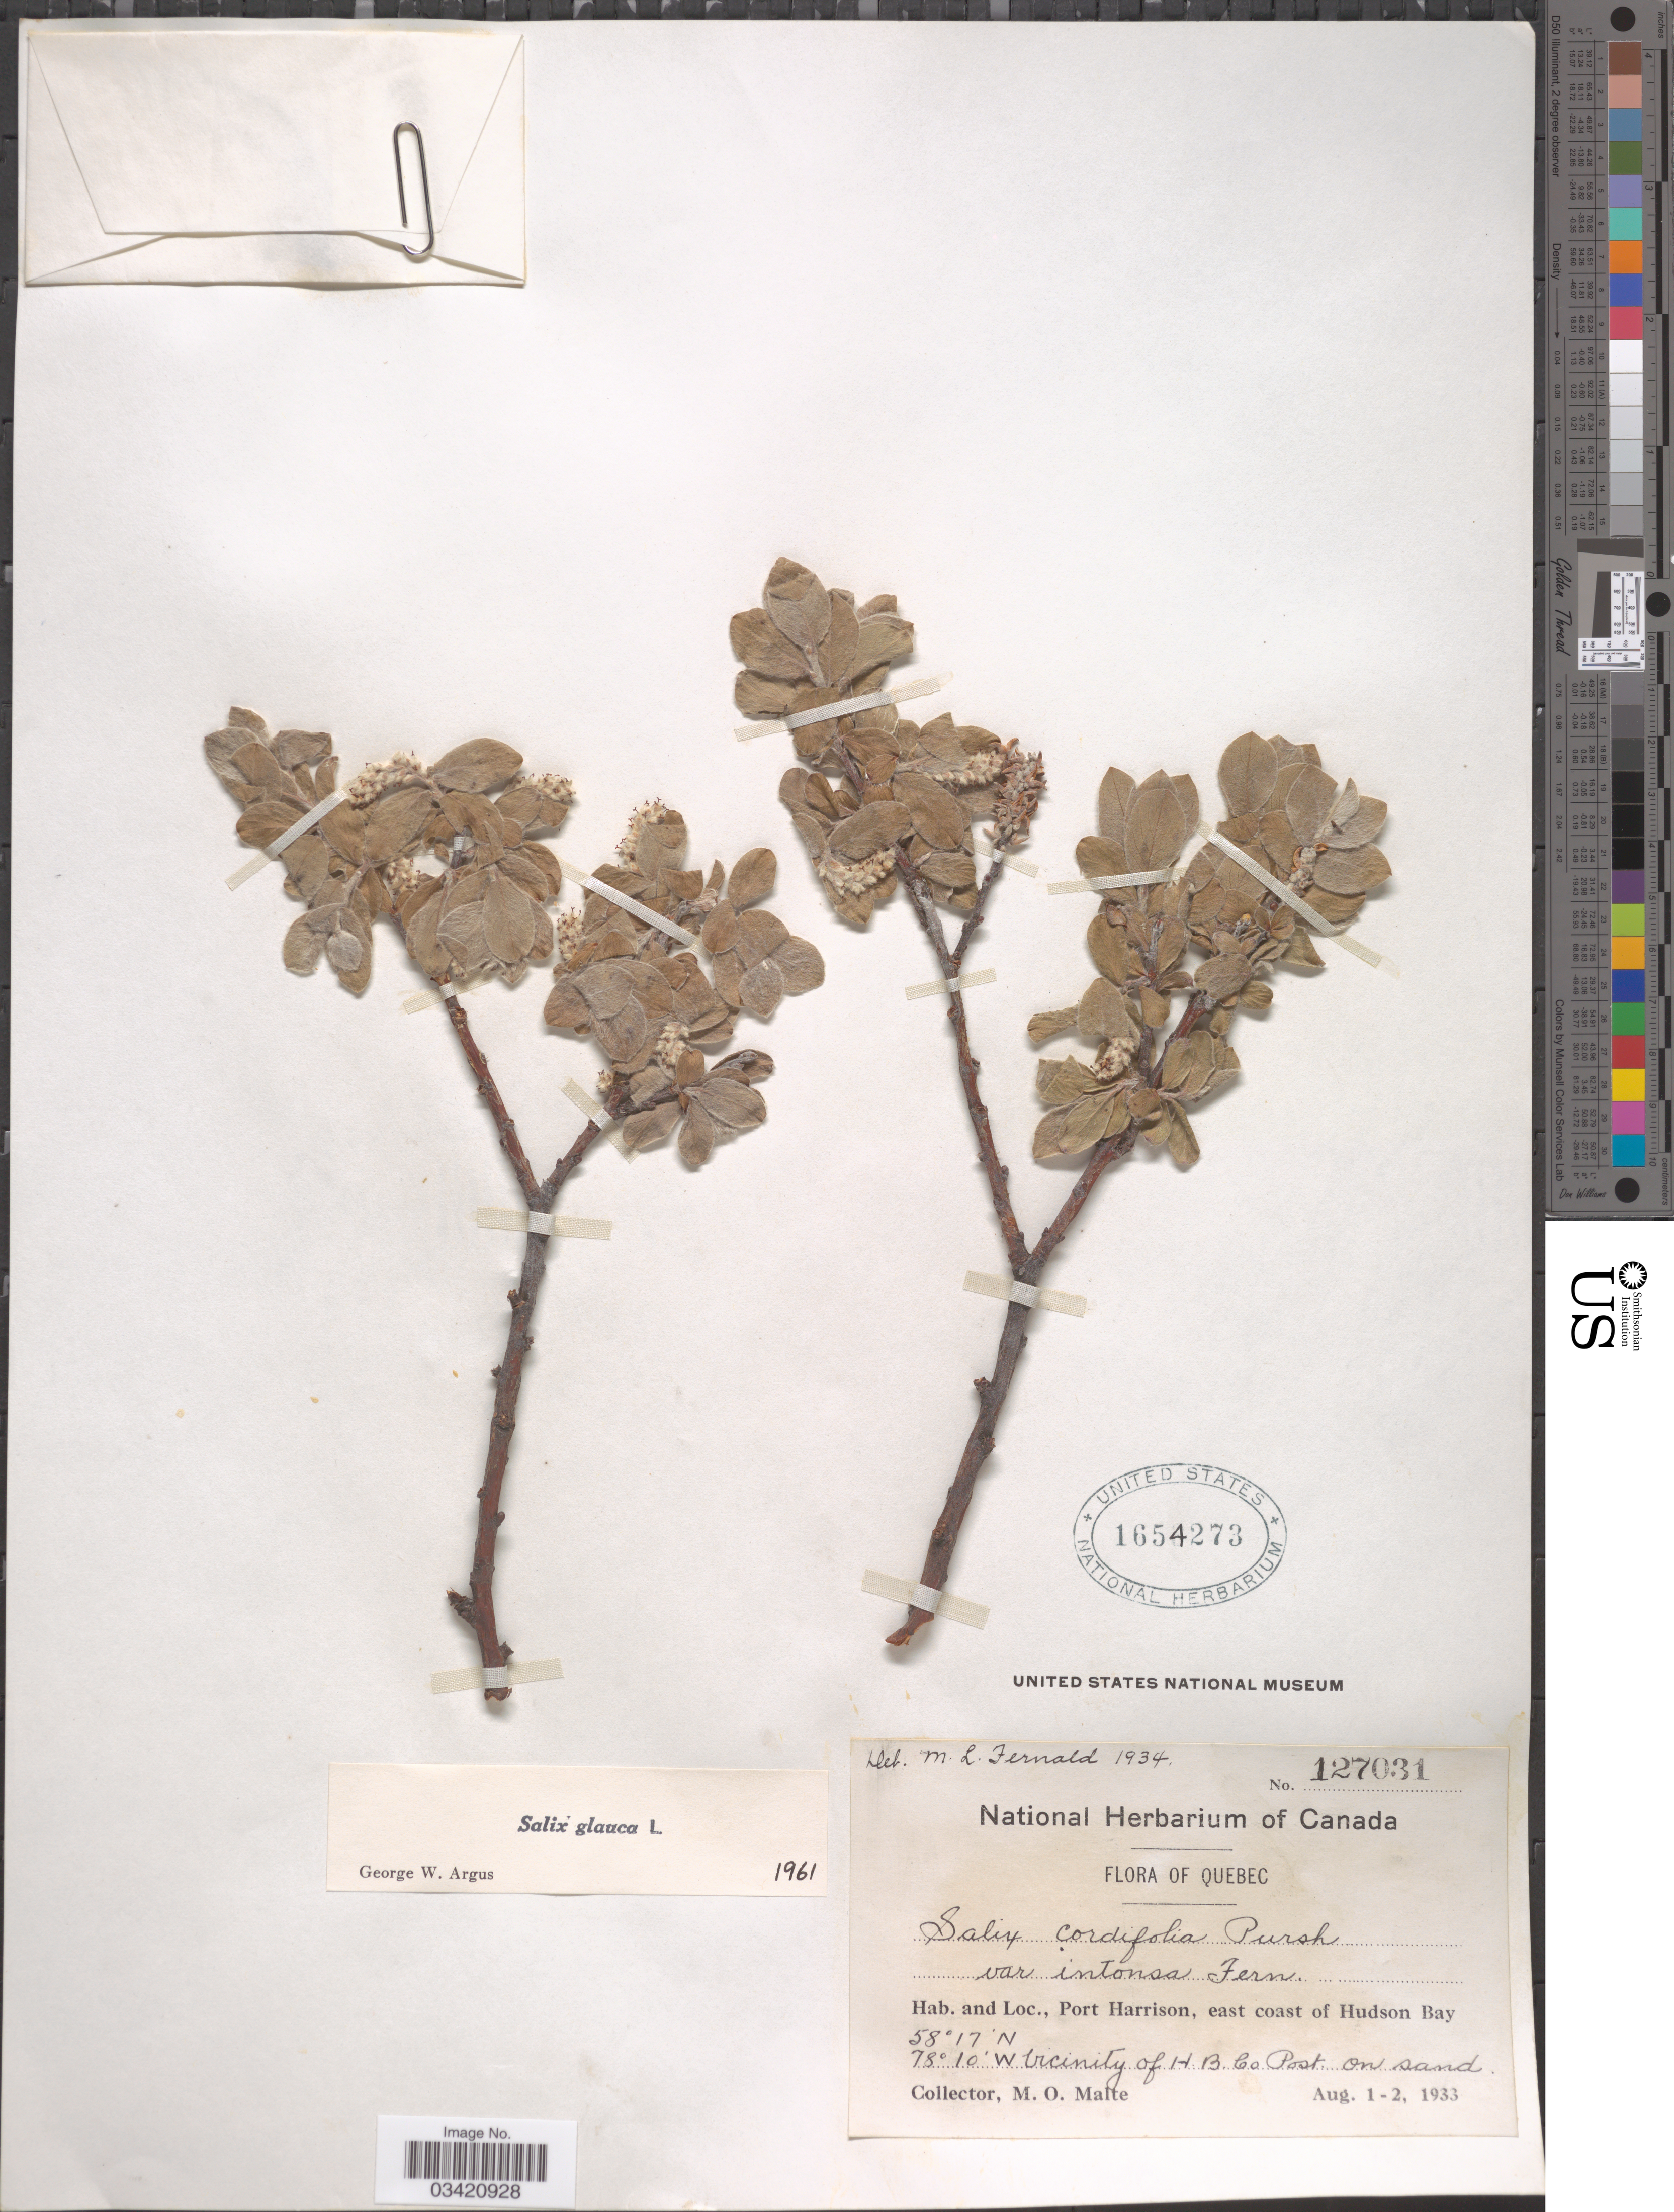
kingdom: Plantae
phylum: Tracheophyta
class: Magnoliopsida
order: Malpighiales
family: Salicaceae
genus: Salix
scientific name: Salix glauca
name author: L.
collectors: M. O. Malte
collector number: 127031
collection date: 1933-08-01/1933-08-02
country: Canada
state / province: Quebec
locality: Port Harrison, east coast of Hudson Bay. Vicinity of H.B. Co. Post. On sand.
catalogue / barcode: US 1654273